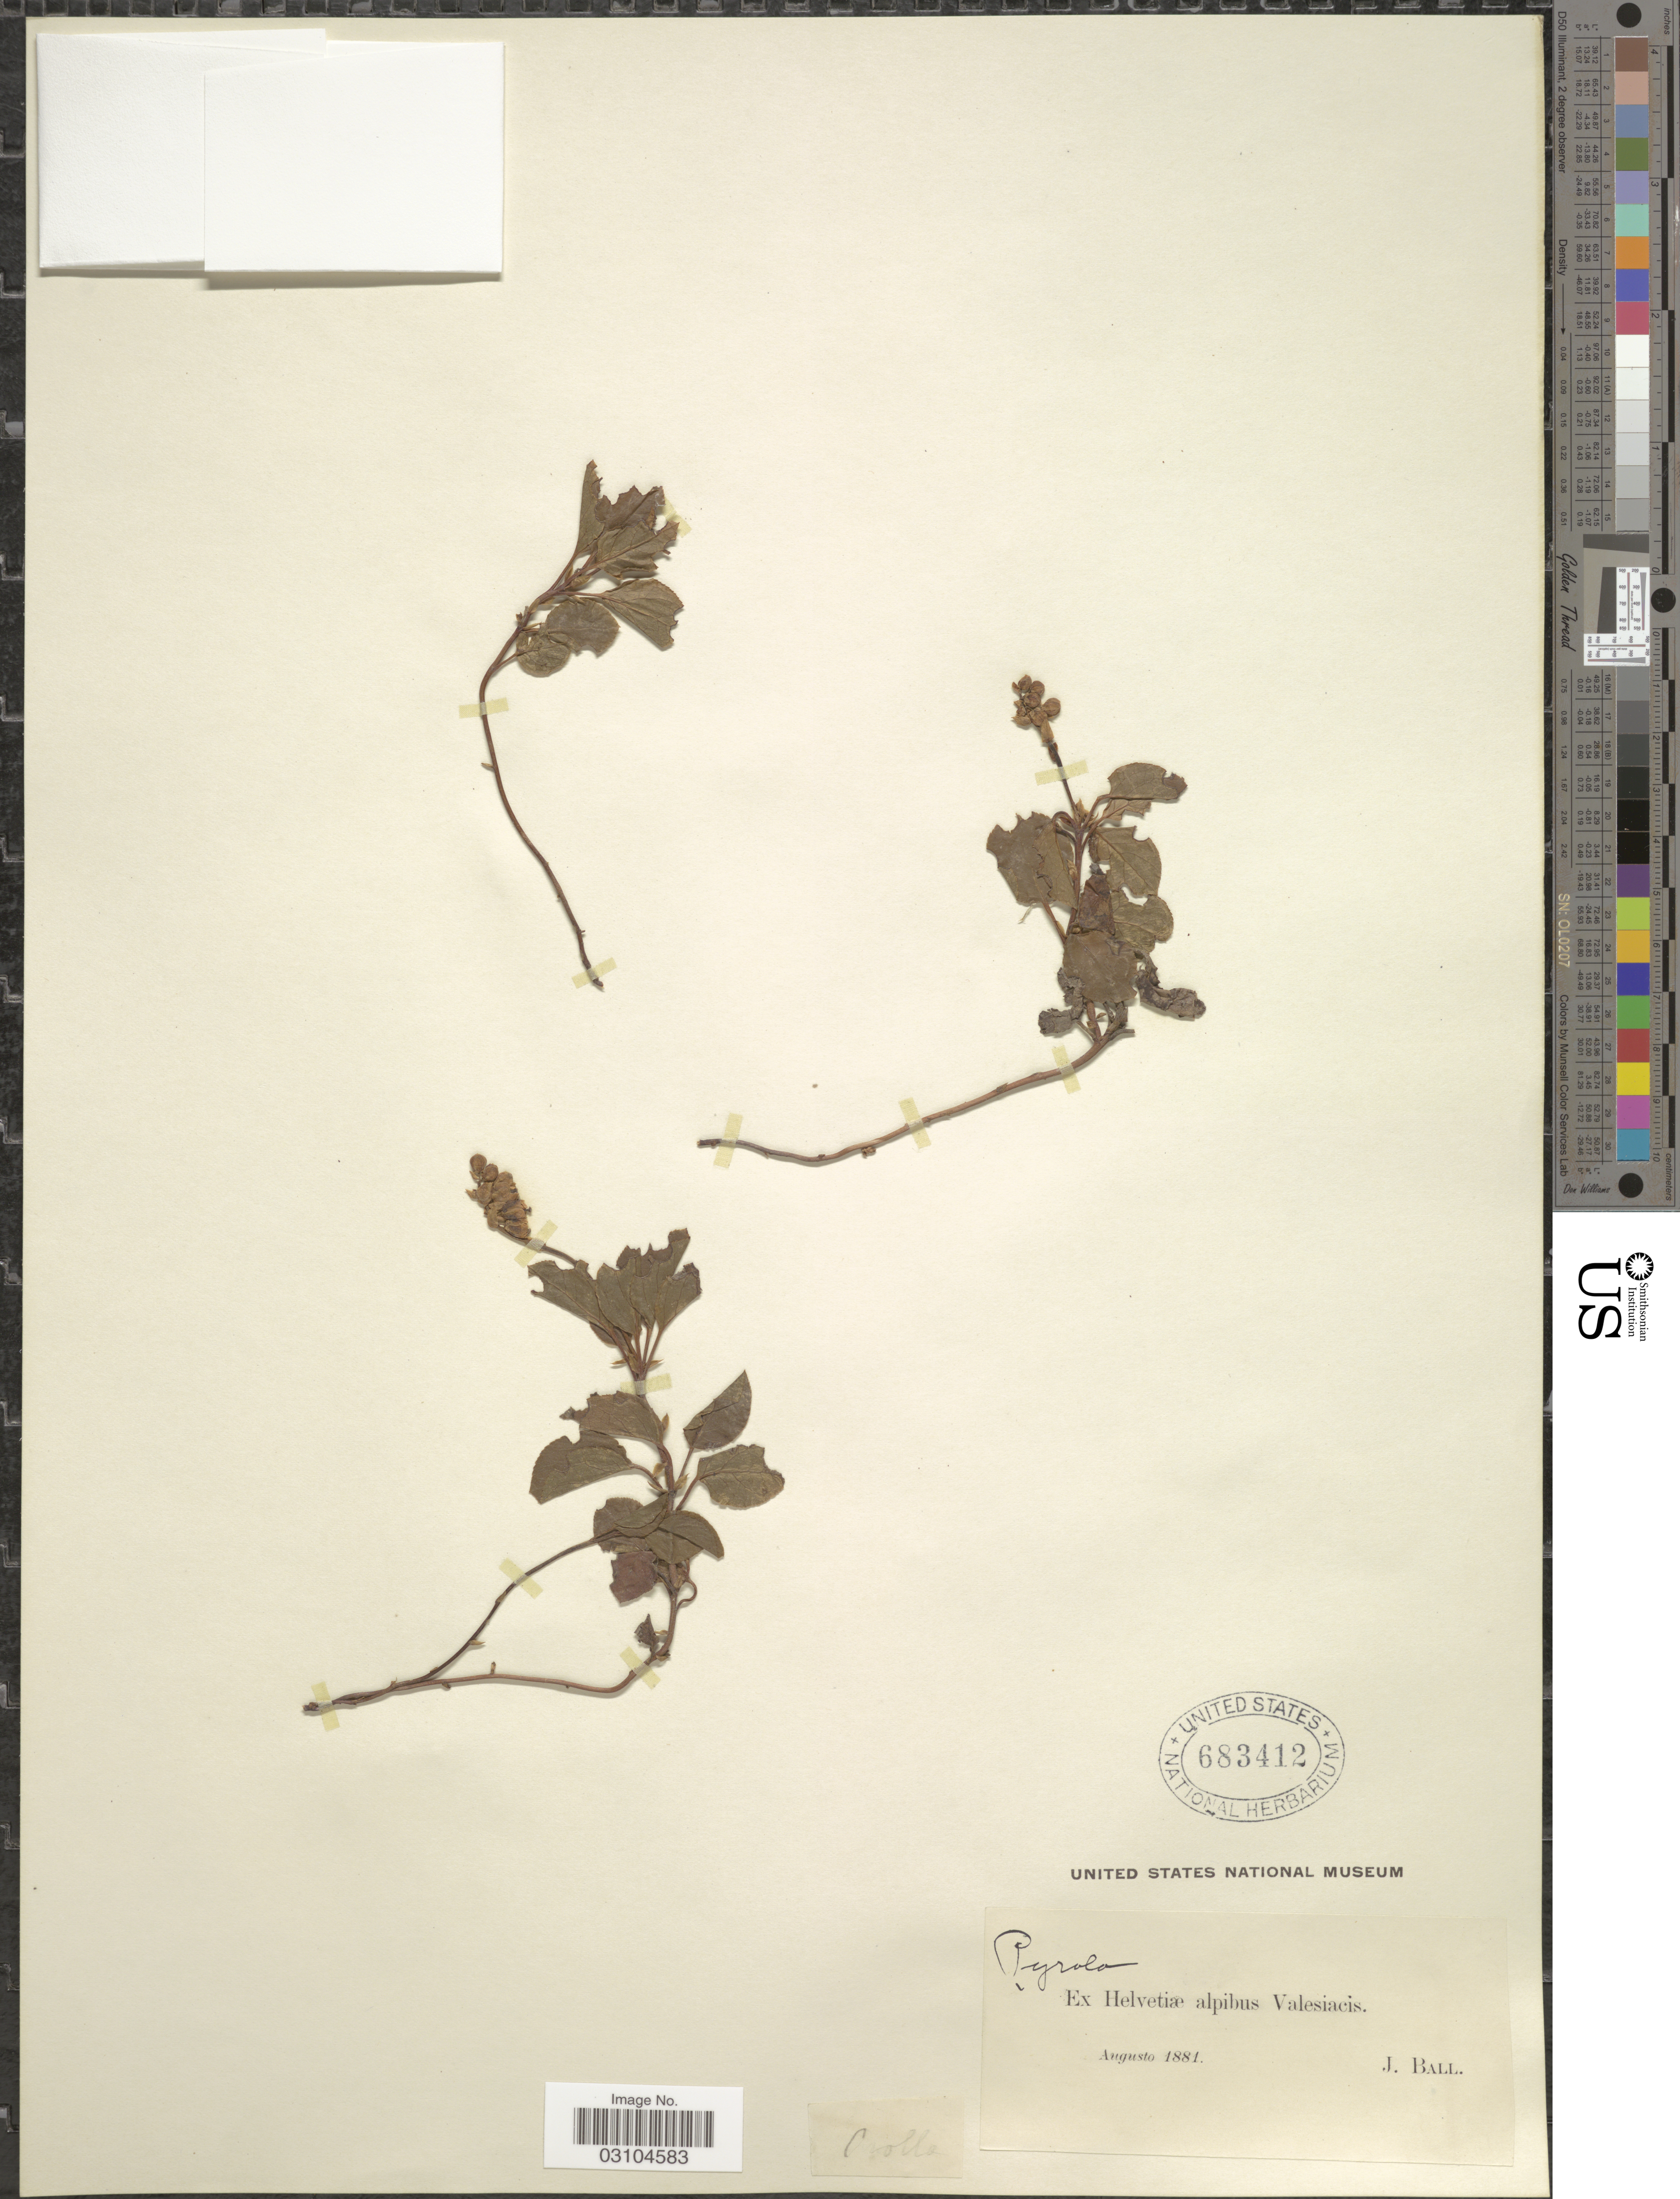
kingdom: Plantae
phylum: Tracheophyta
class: Magnoliopsida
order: Ericales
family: Ericaceae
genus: Pyrola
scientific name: Pyrola minor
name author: L.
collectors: J. Ball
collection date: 1881-08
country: Switzerland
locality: Ex Helvetiæ alpibus Valesiacis.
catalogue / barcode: US 683412